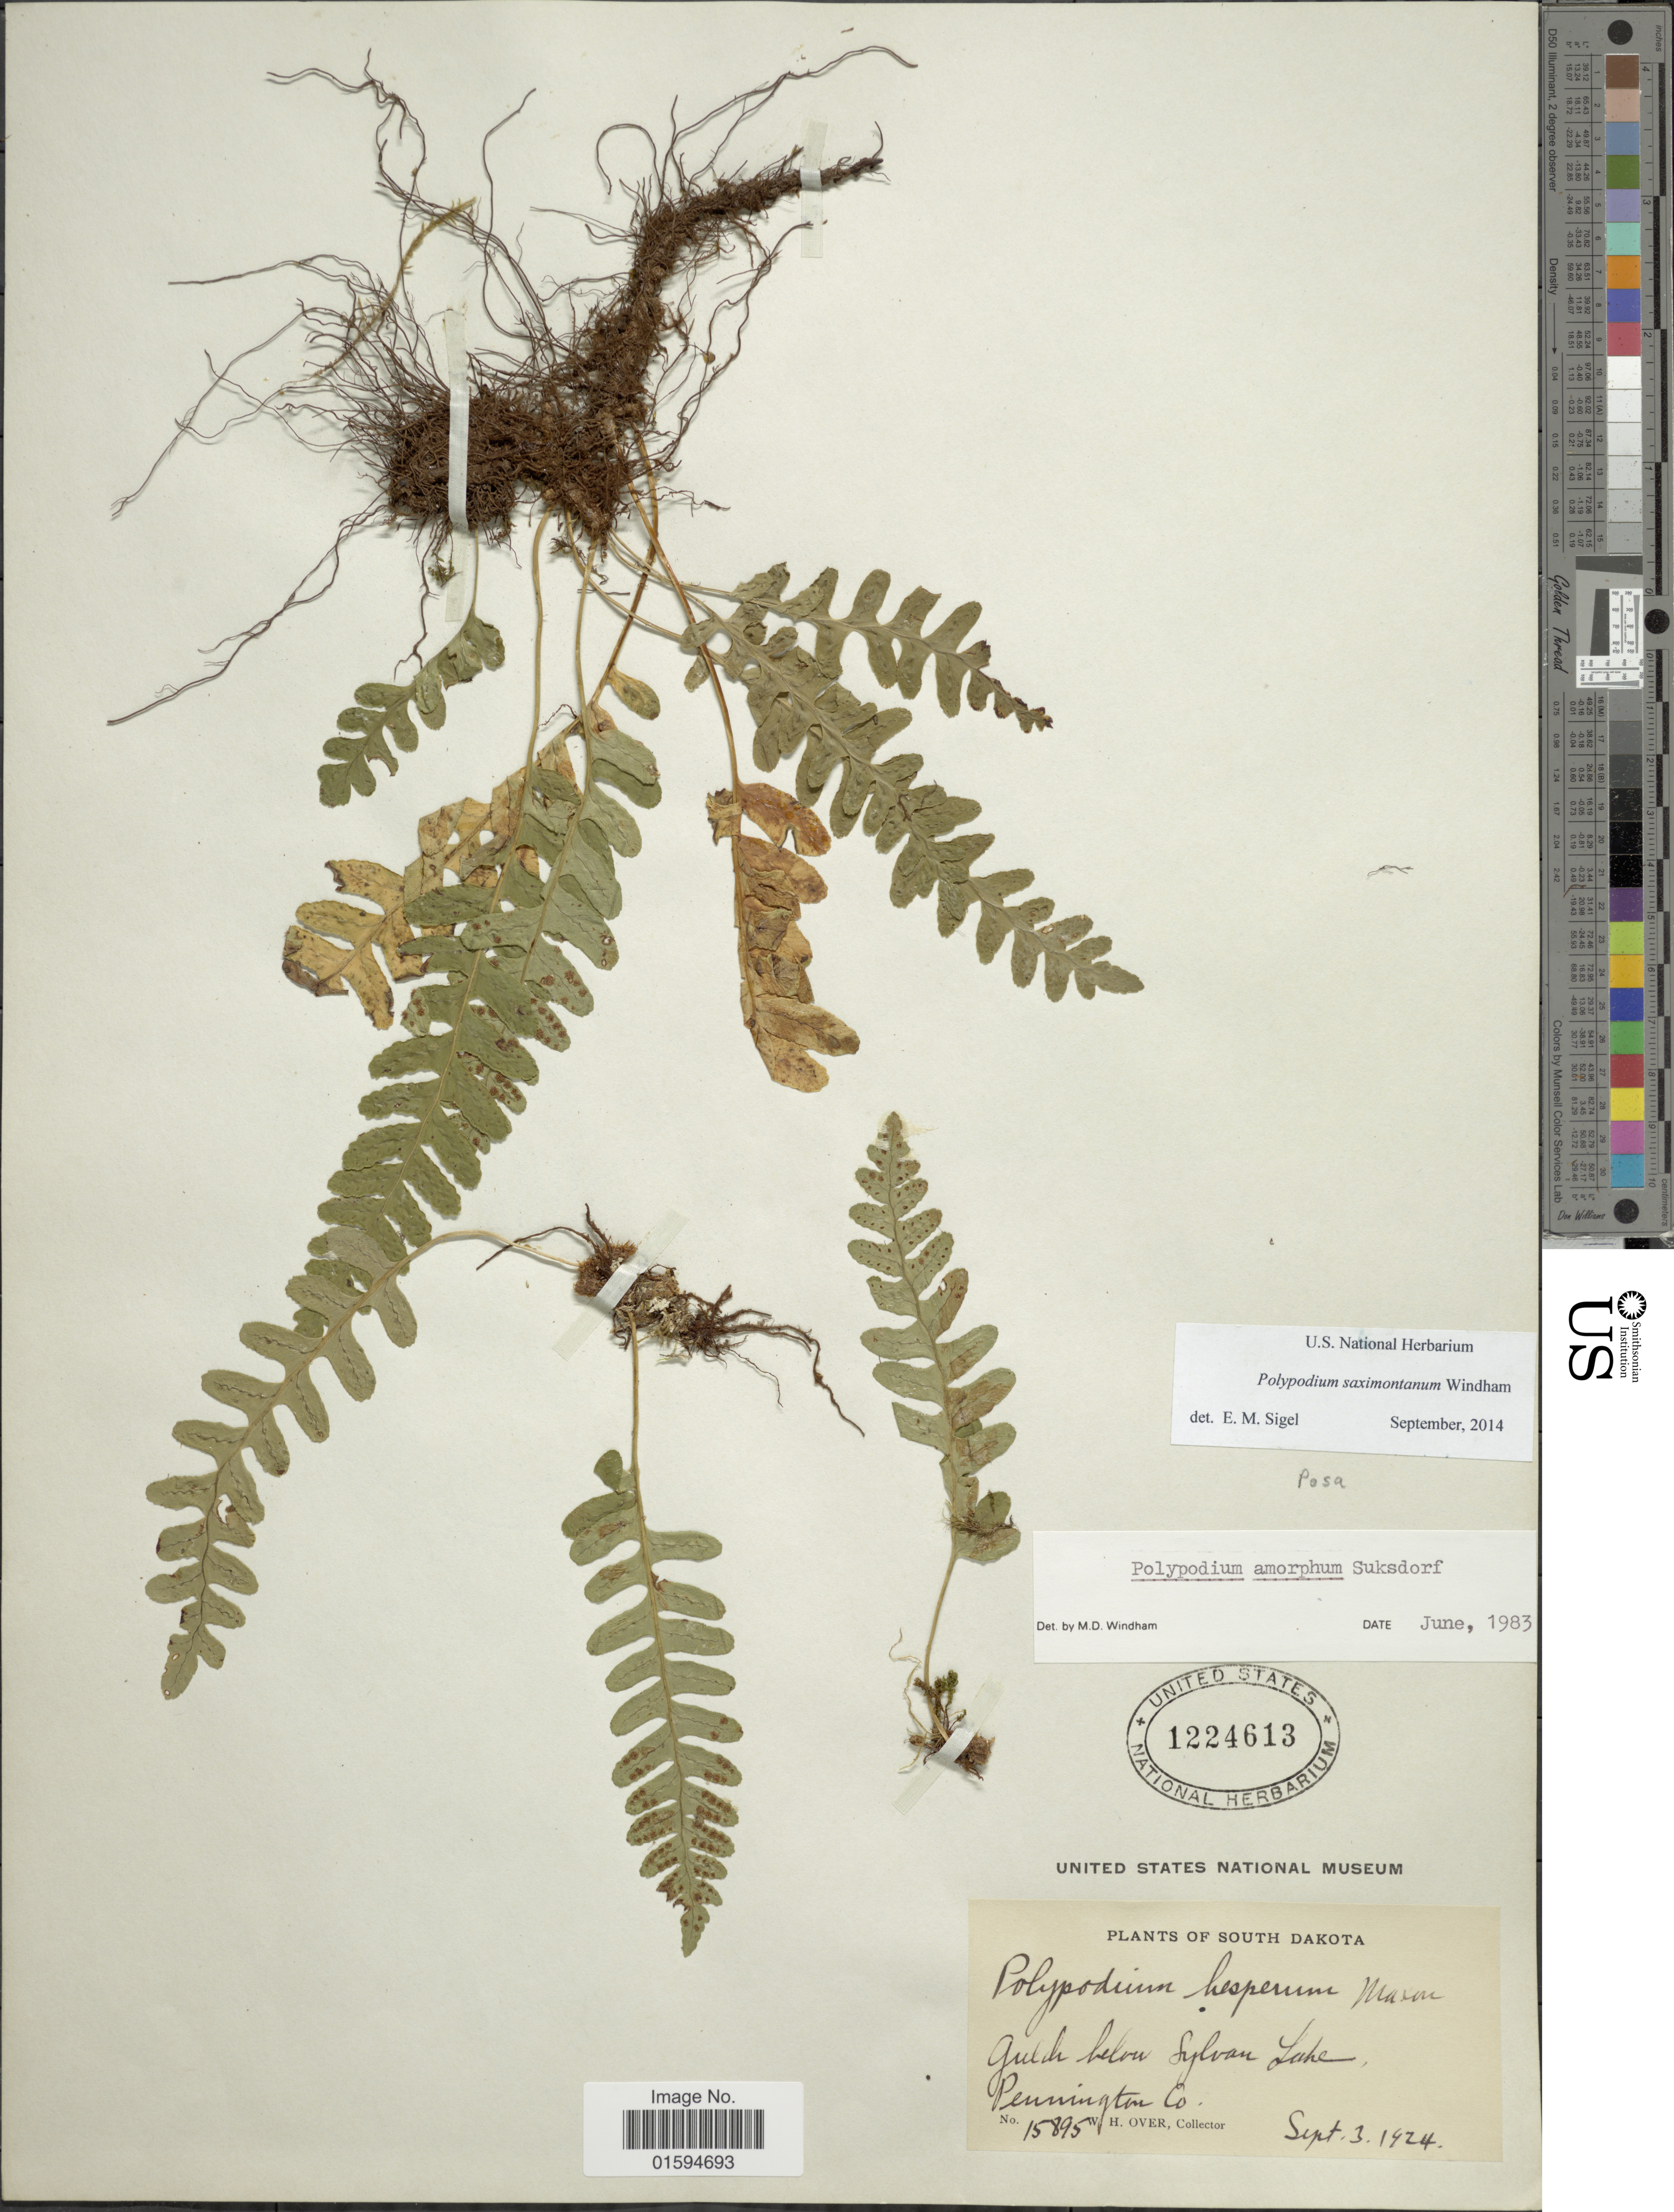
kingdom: Plantae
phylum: Tracheophyta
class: Polypodiopsida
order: Polypodiales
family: Polypodiaceae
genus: Polypodium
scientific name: Polypodium saximontanum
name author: Windham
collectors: W. Hoover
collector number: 15895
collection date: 1924-09-03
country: United States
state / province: South Dakota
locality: Gutch Helton Sylvan lake, Pennington Co.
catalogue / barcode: US 1224613